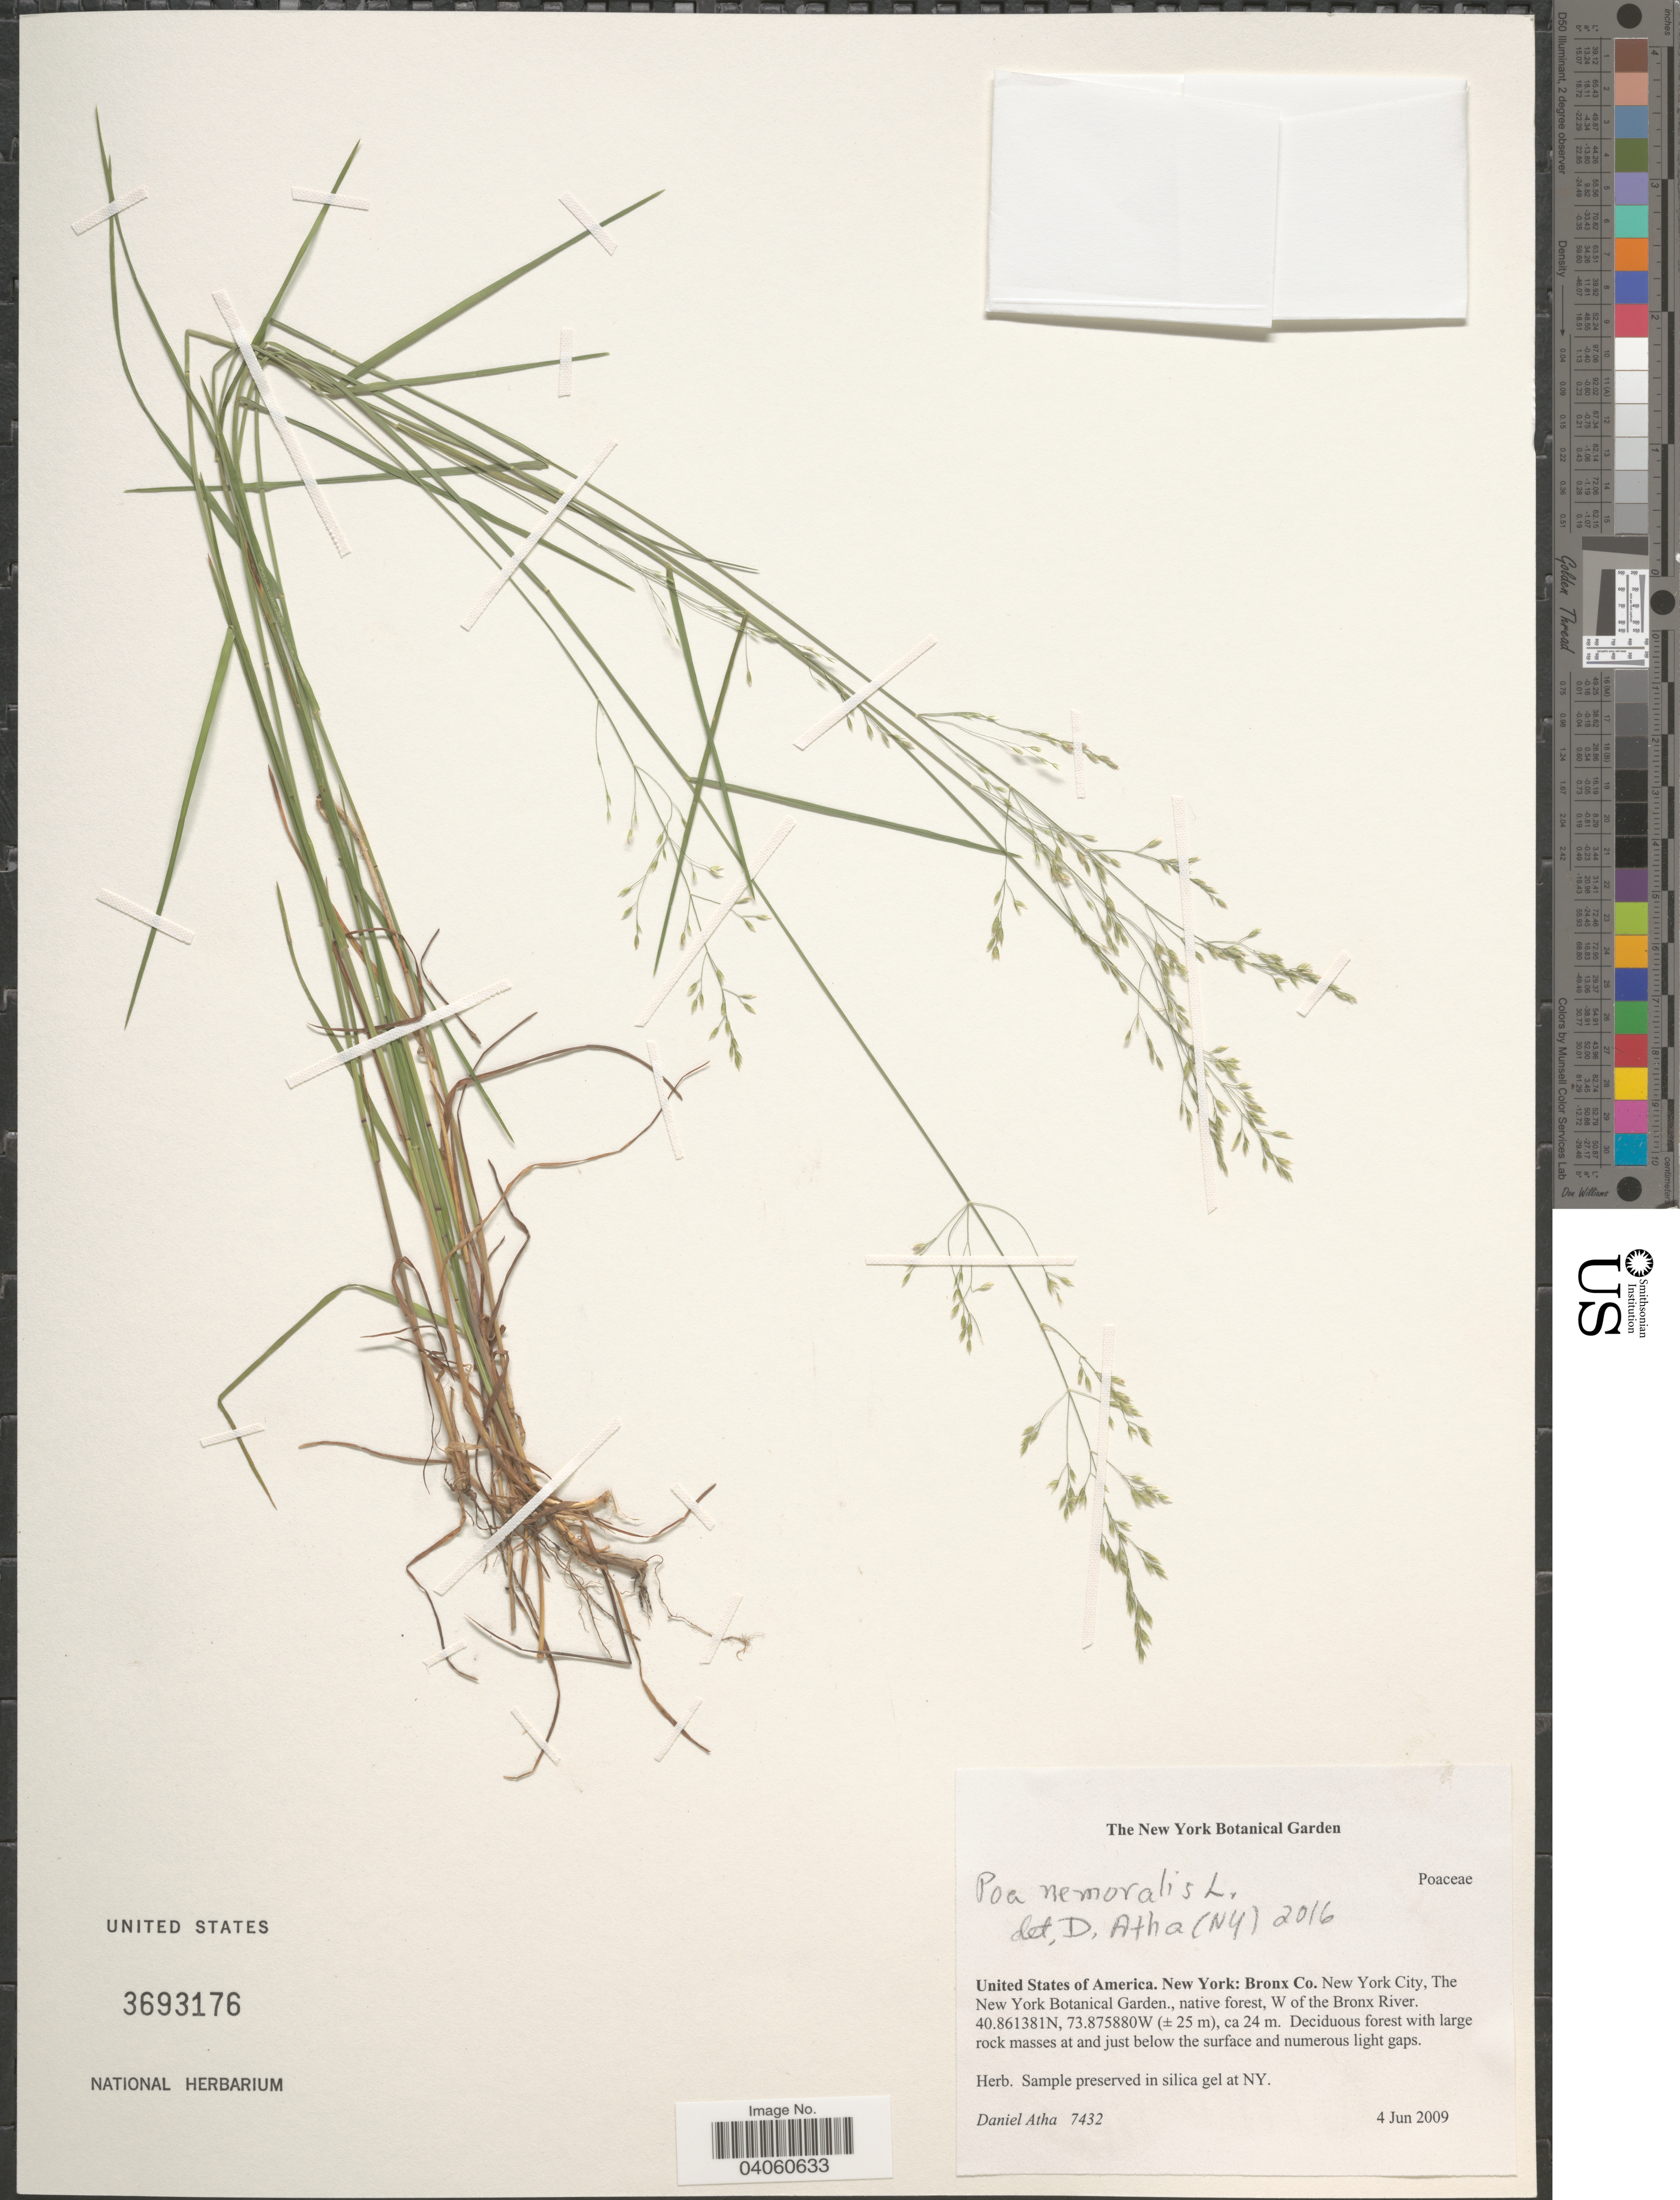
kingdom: Plantae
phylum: Tracheophyta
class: Liliopsida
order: Poales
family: Poaceae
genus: Poa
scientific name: Poa nemoralis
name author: L.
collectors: D. Atha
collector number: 7432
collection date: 2009-06-04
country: United States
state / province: New York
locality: Bronx Co. New York City, The New York Botanical Garden., native forest, W of Bronx River.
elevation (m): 24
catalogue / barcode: US 3693176